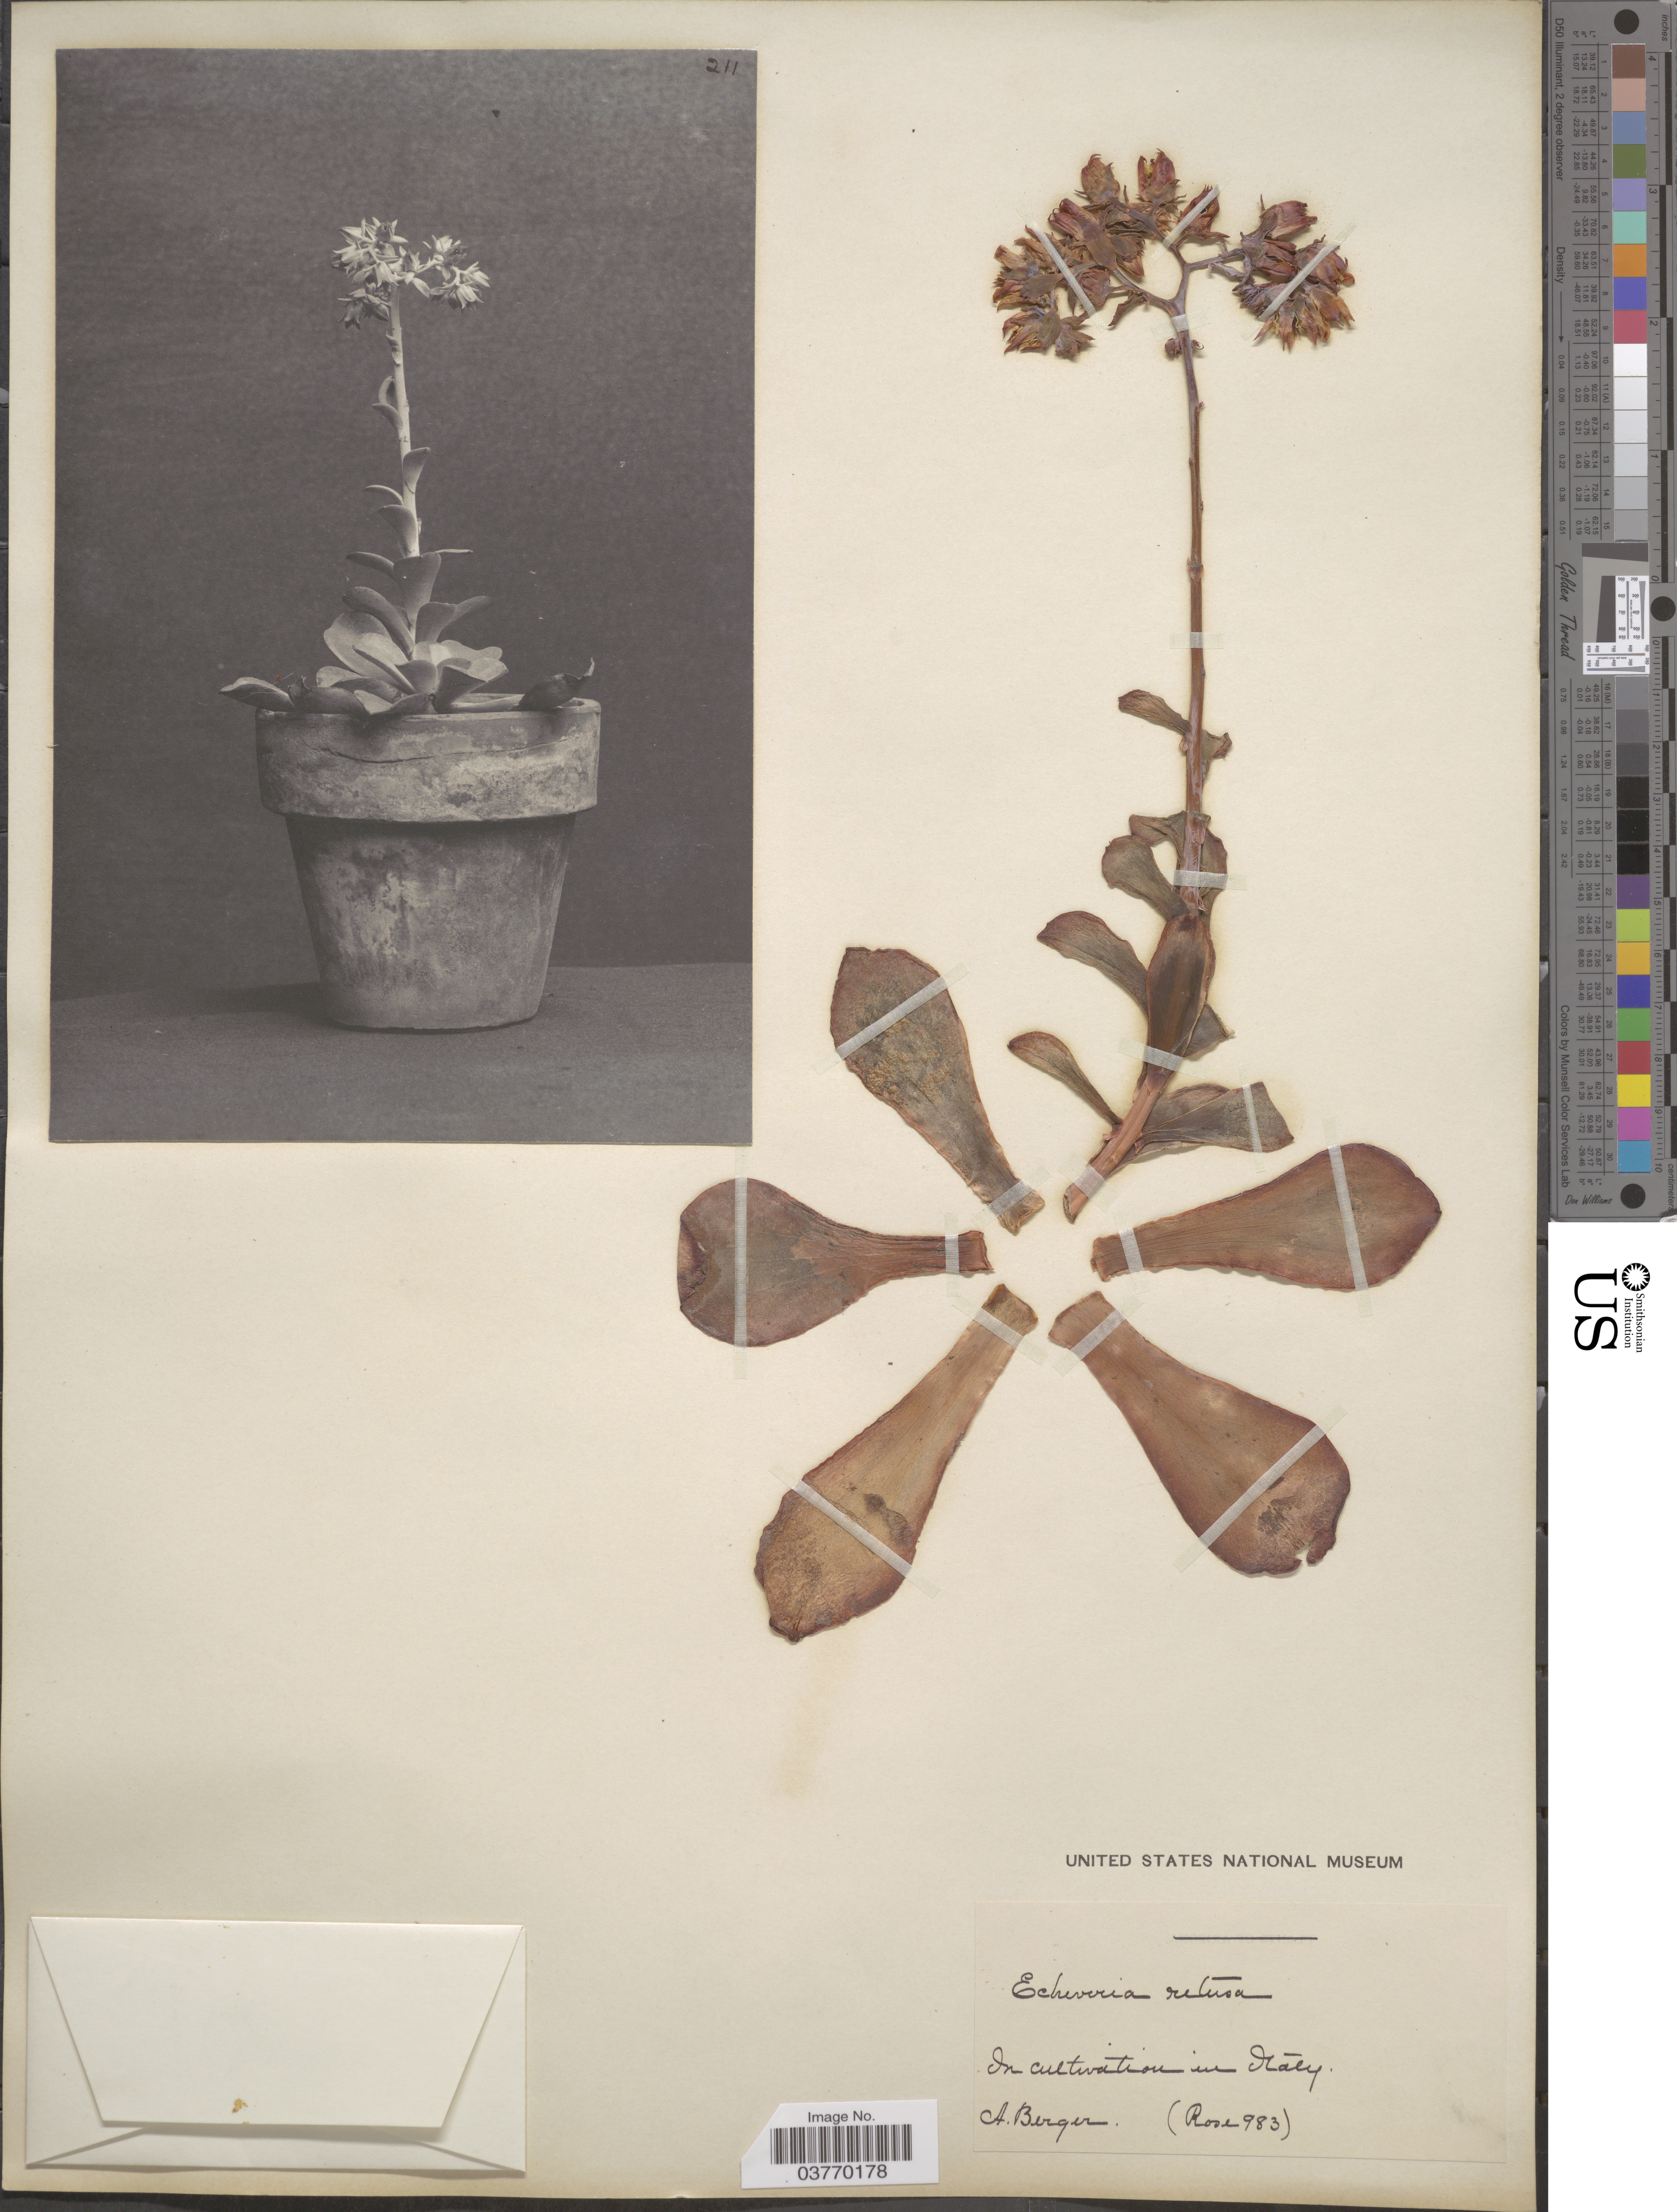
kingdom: Plantae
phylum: Tracheophyta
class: Magnoliopsida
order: Saxifragales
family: Crassulaceae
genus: Echeveria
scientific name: Echeveria fulgens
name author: Lem.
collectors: A. Berger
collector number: Rose983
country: Italy